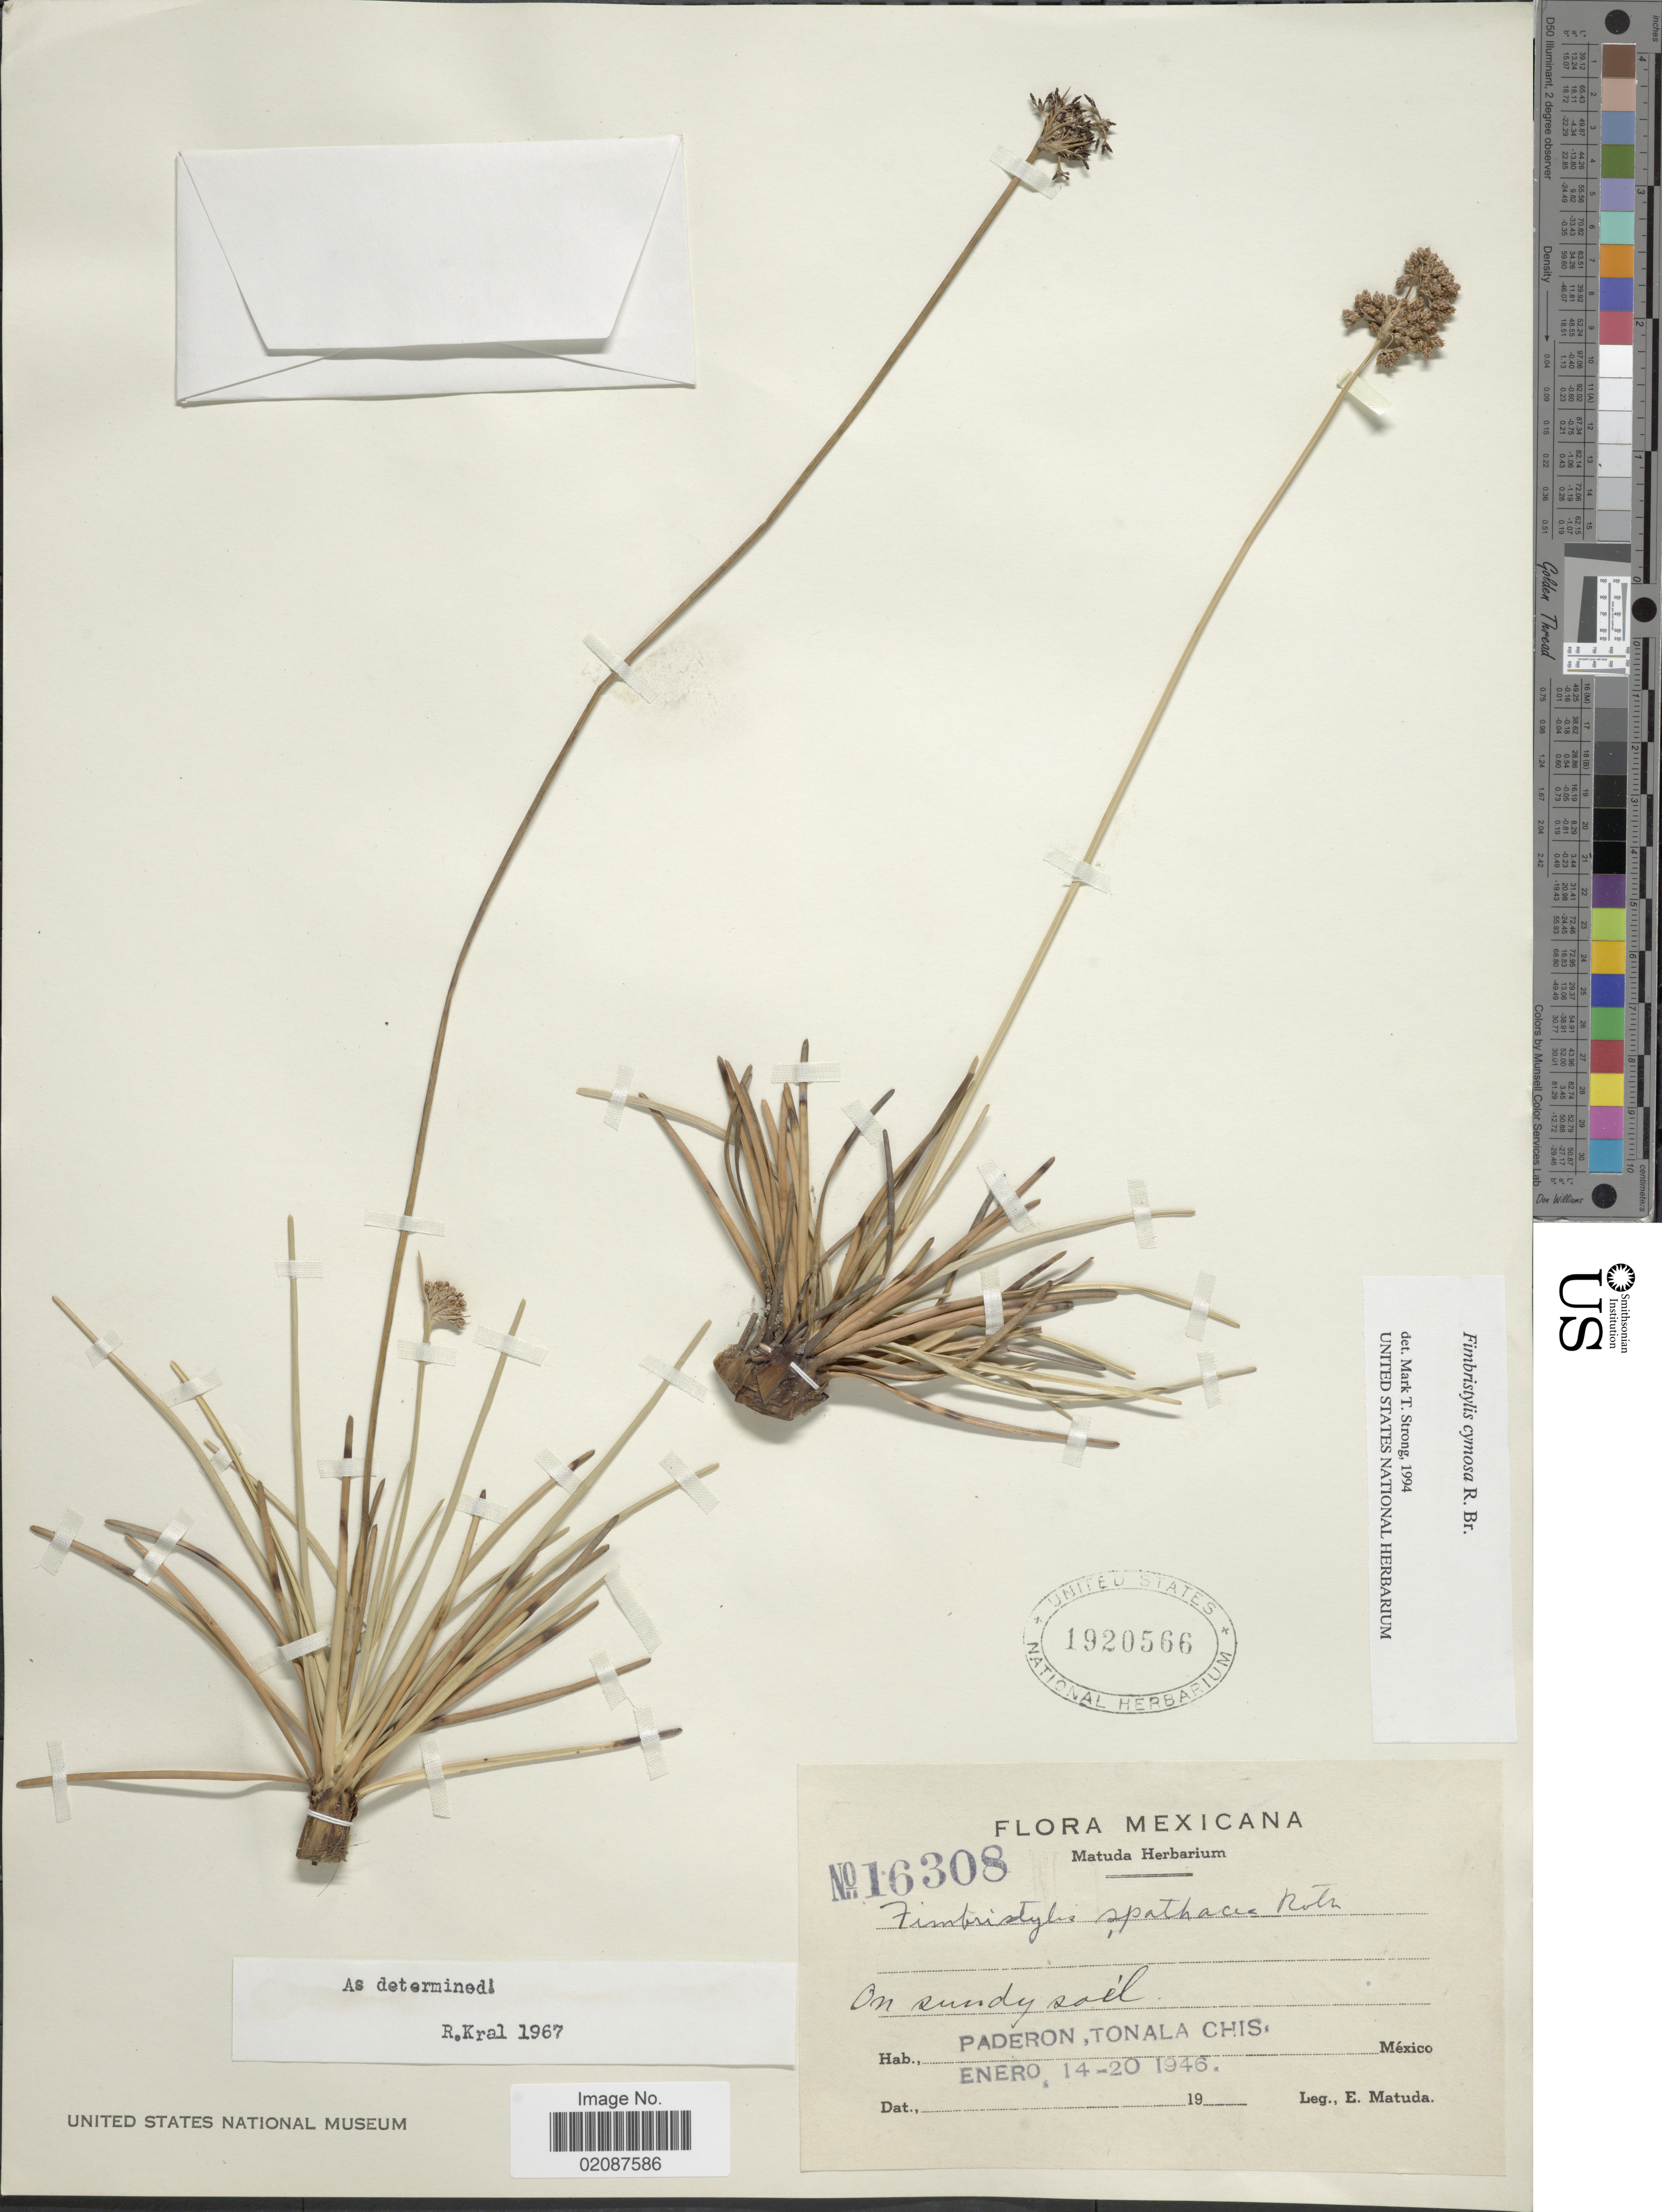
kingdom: Plantae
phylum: Tracheophyta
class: Liliopsida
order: Poales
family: Cyperaceae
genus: Fimbristylis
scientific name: Fimbristylis cymosa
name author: R. Br.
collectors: E. Matuda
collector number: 16308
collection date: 1946-01-14/1946-01-20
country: Mexico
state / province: Chiapas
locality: Paderon, Tonala Chis., Mexico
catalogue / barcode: US 1920566